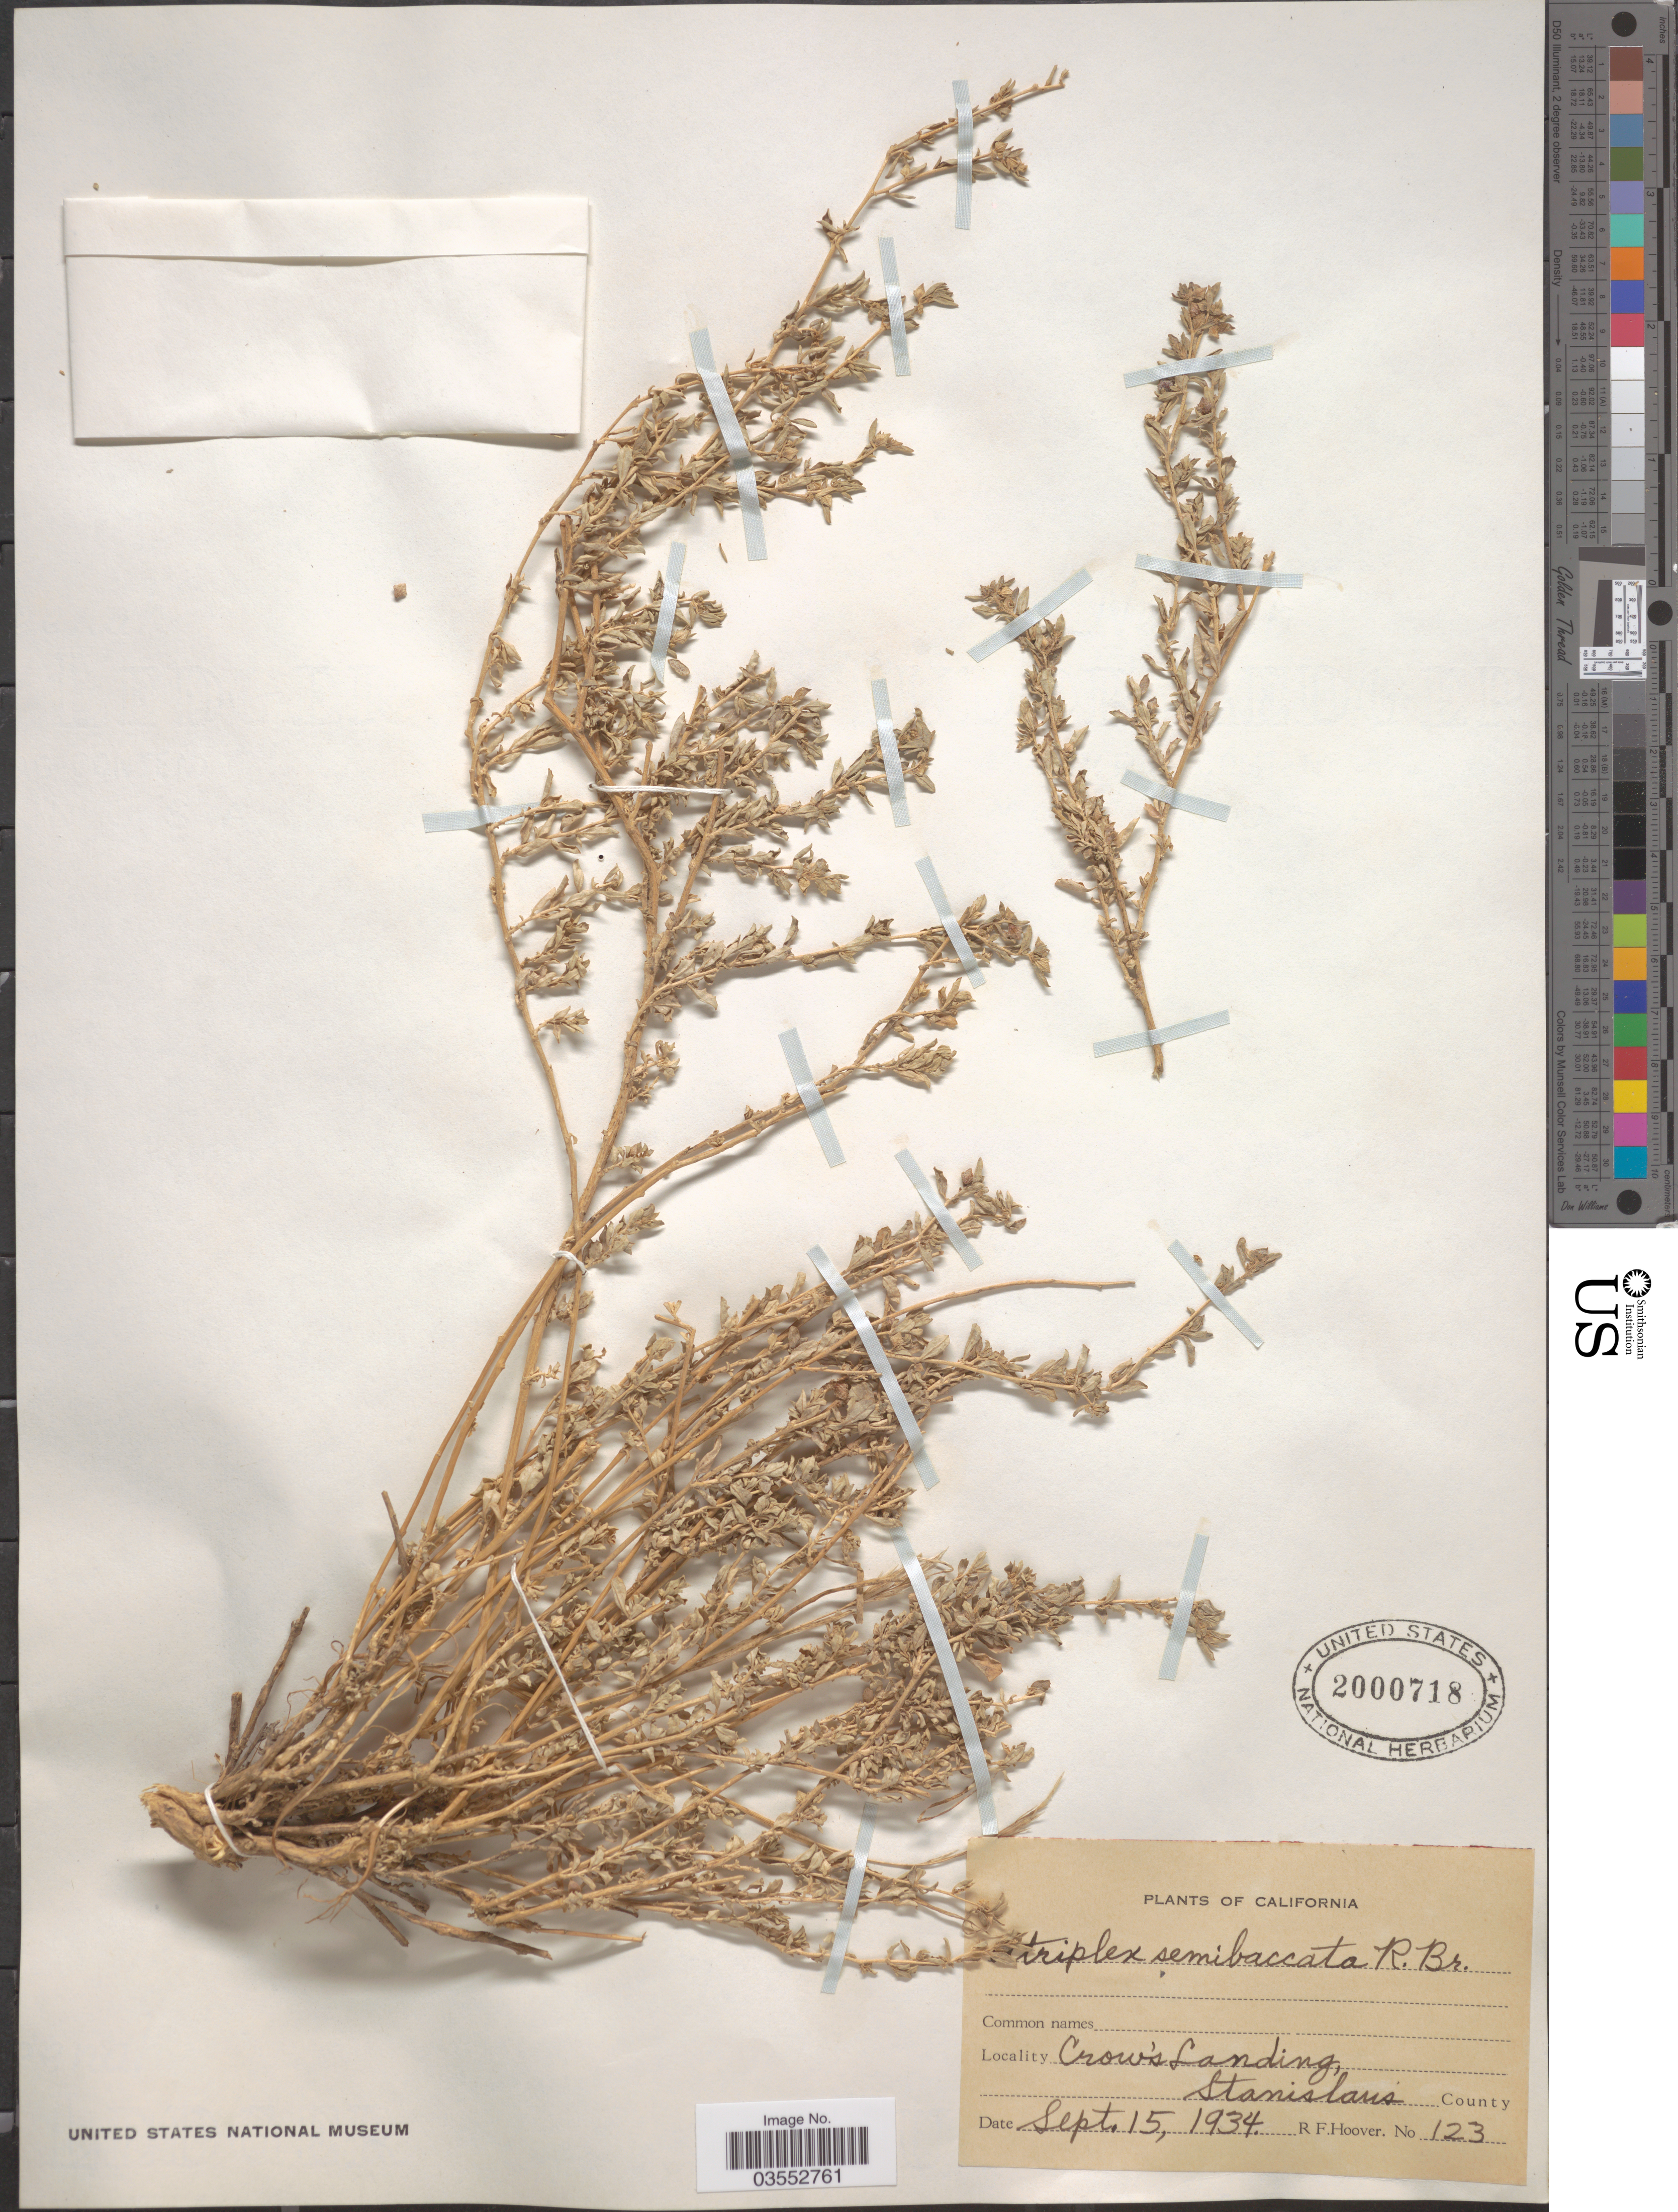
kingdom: Plantae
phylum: Tracheophyta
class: Magnoliopsida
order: Caryophyllales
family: Amaranthaceae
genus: Atriplex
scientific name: Atriplex semibaccata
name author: R. Br.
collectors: R. F. Hoover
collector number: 123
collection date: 1934-09-15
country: United States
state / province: California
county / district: Stanislaus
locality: Crow's Landing, Stanislaus County.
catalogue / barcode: US 2000718